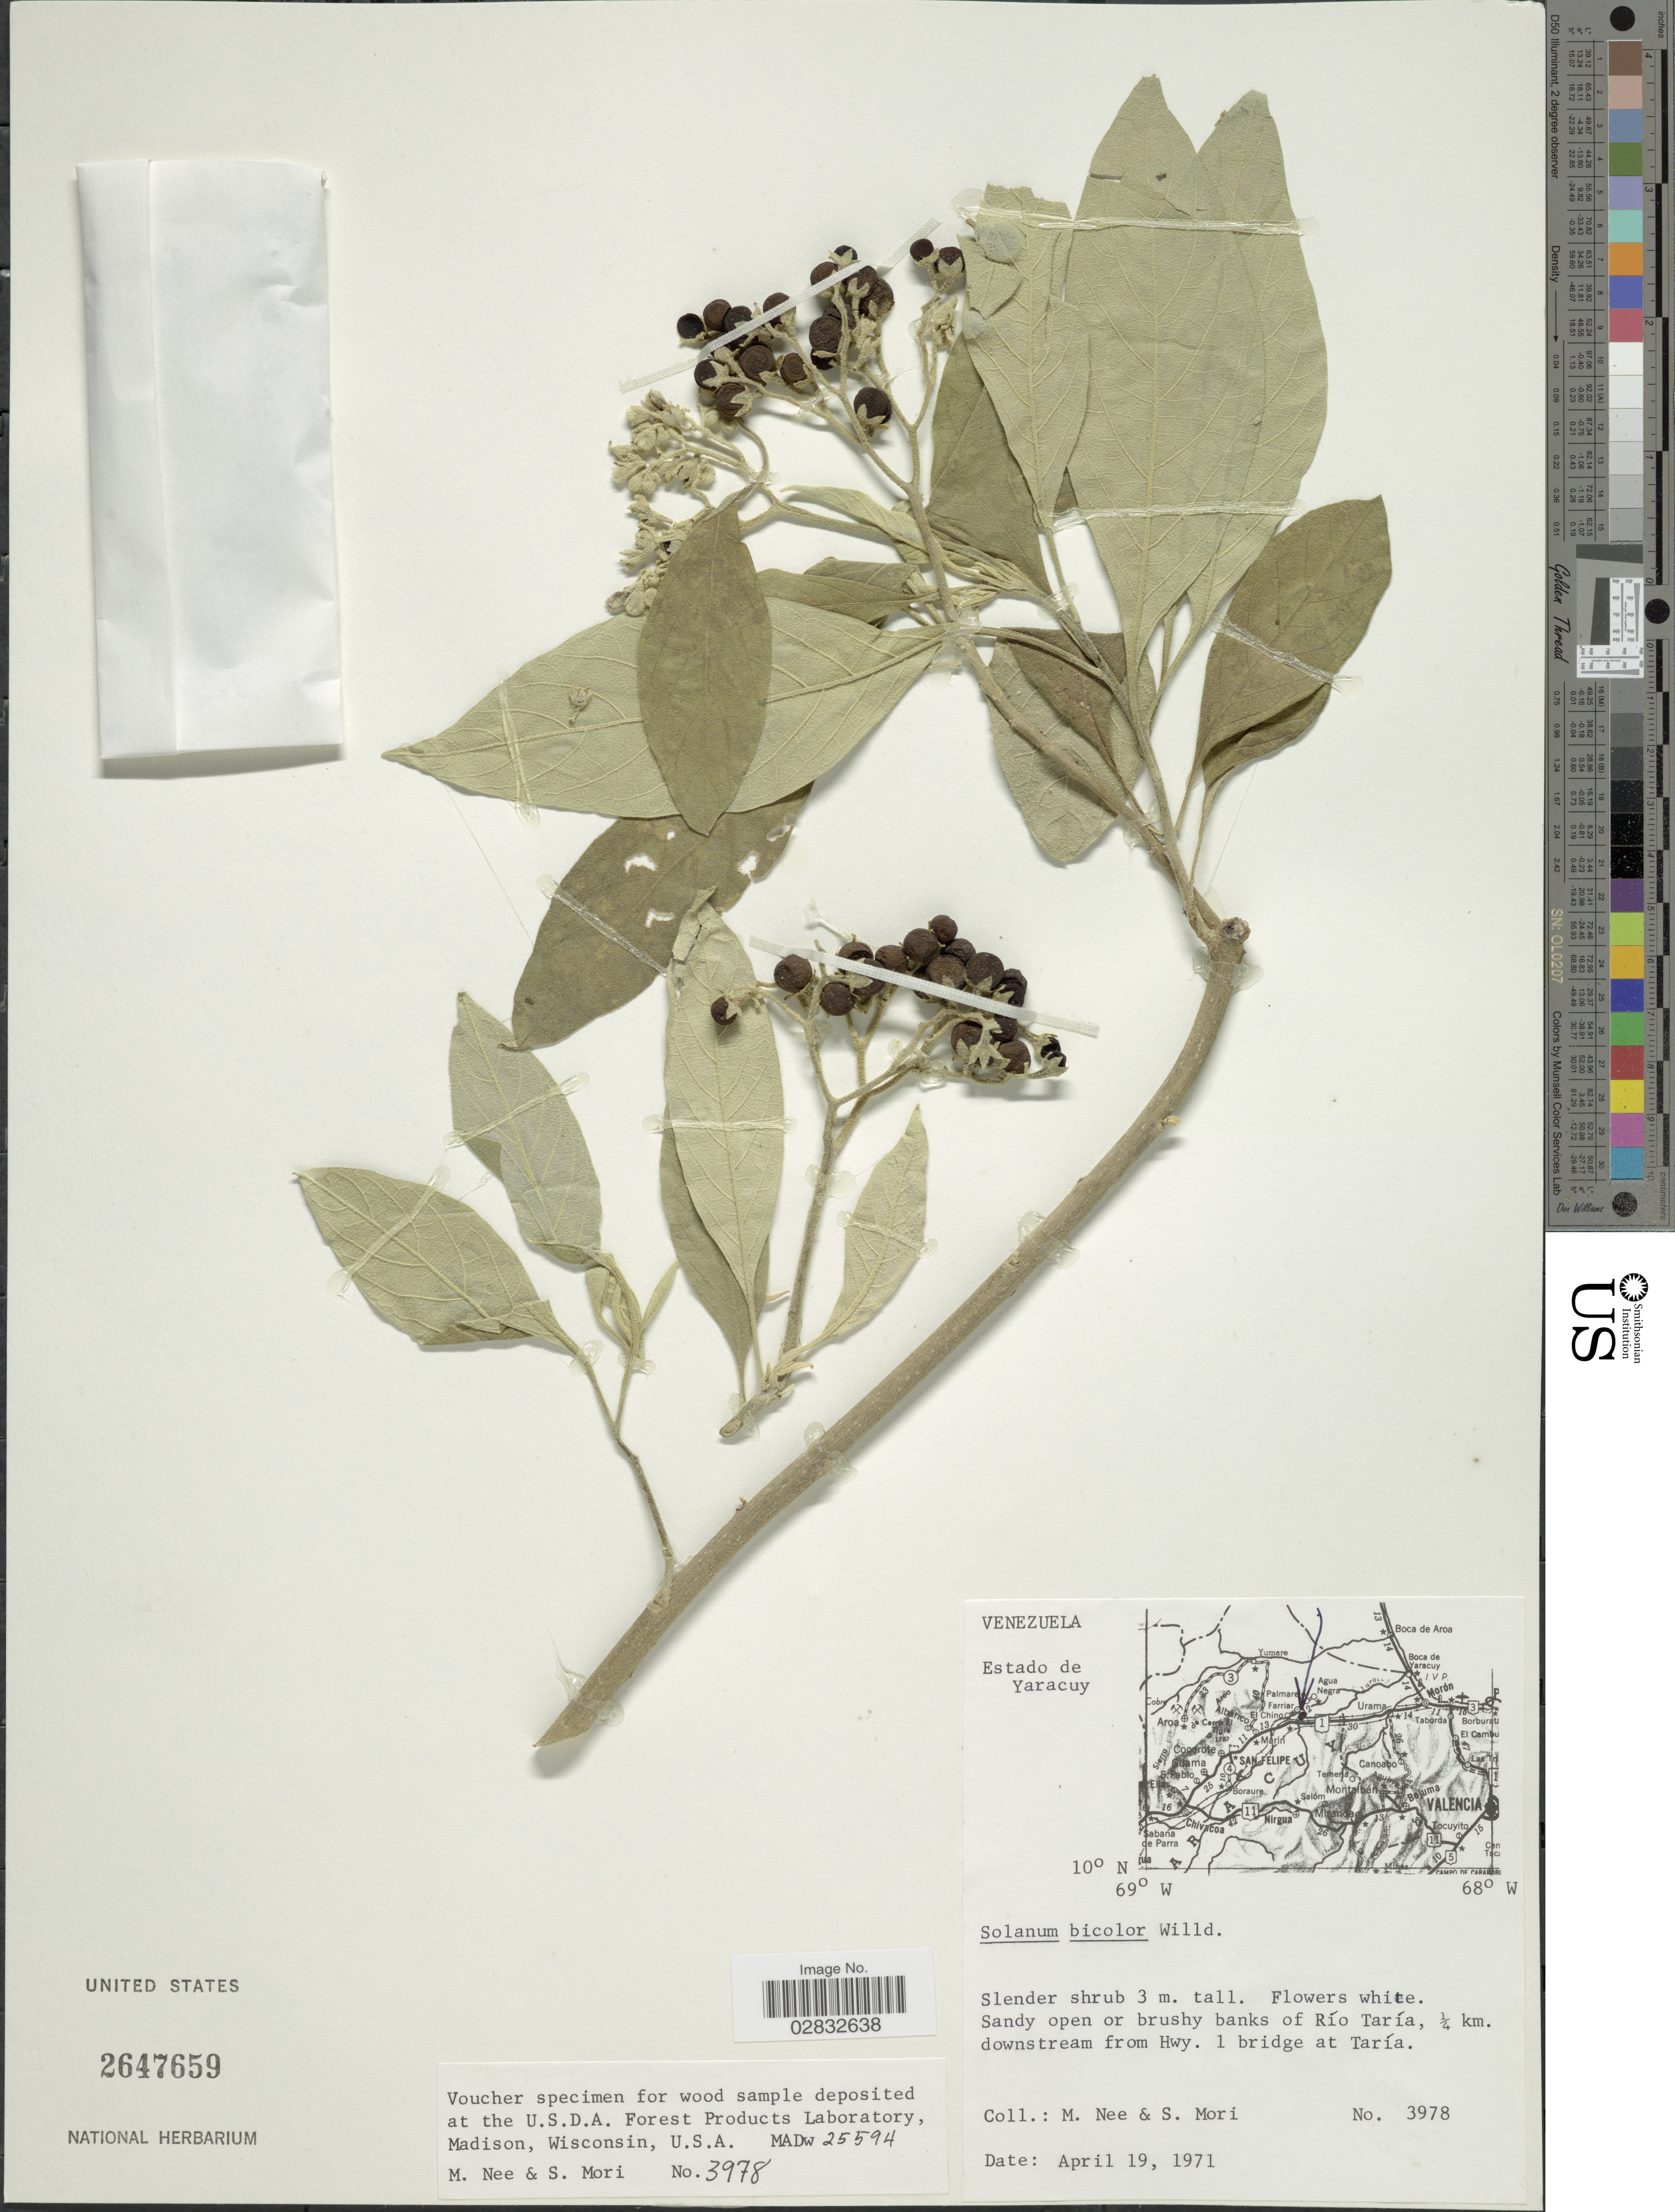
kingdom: Plantae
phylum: Tracheophyta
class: Magnoliopsida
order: Solanales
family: Solanaceae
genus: Solanum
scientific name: Solanum bicolor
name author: Willd. ex Roem. & Schult.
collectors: M. Nee & S. Mori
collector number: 3978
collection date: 1971-04-19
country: Venezuela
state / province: Yaracuy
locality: Sandy open or brushy banks of Río Taría, 1/4 km. downstream from Hwy. 1 bridge at Taría.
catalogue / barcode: US 2647659